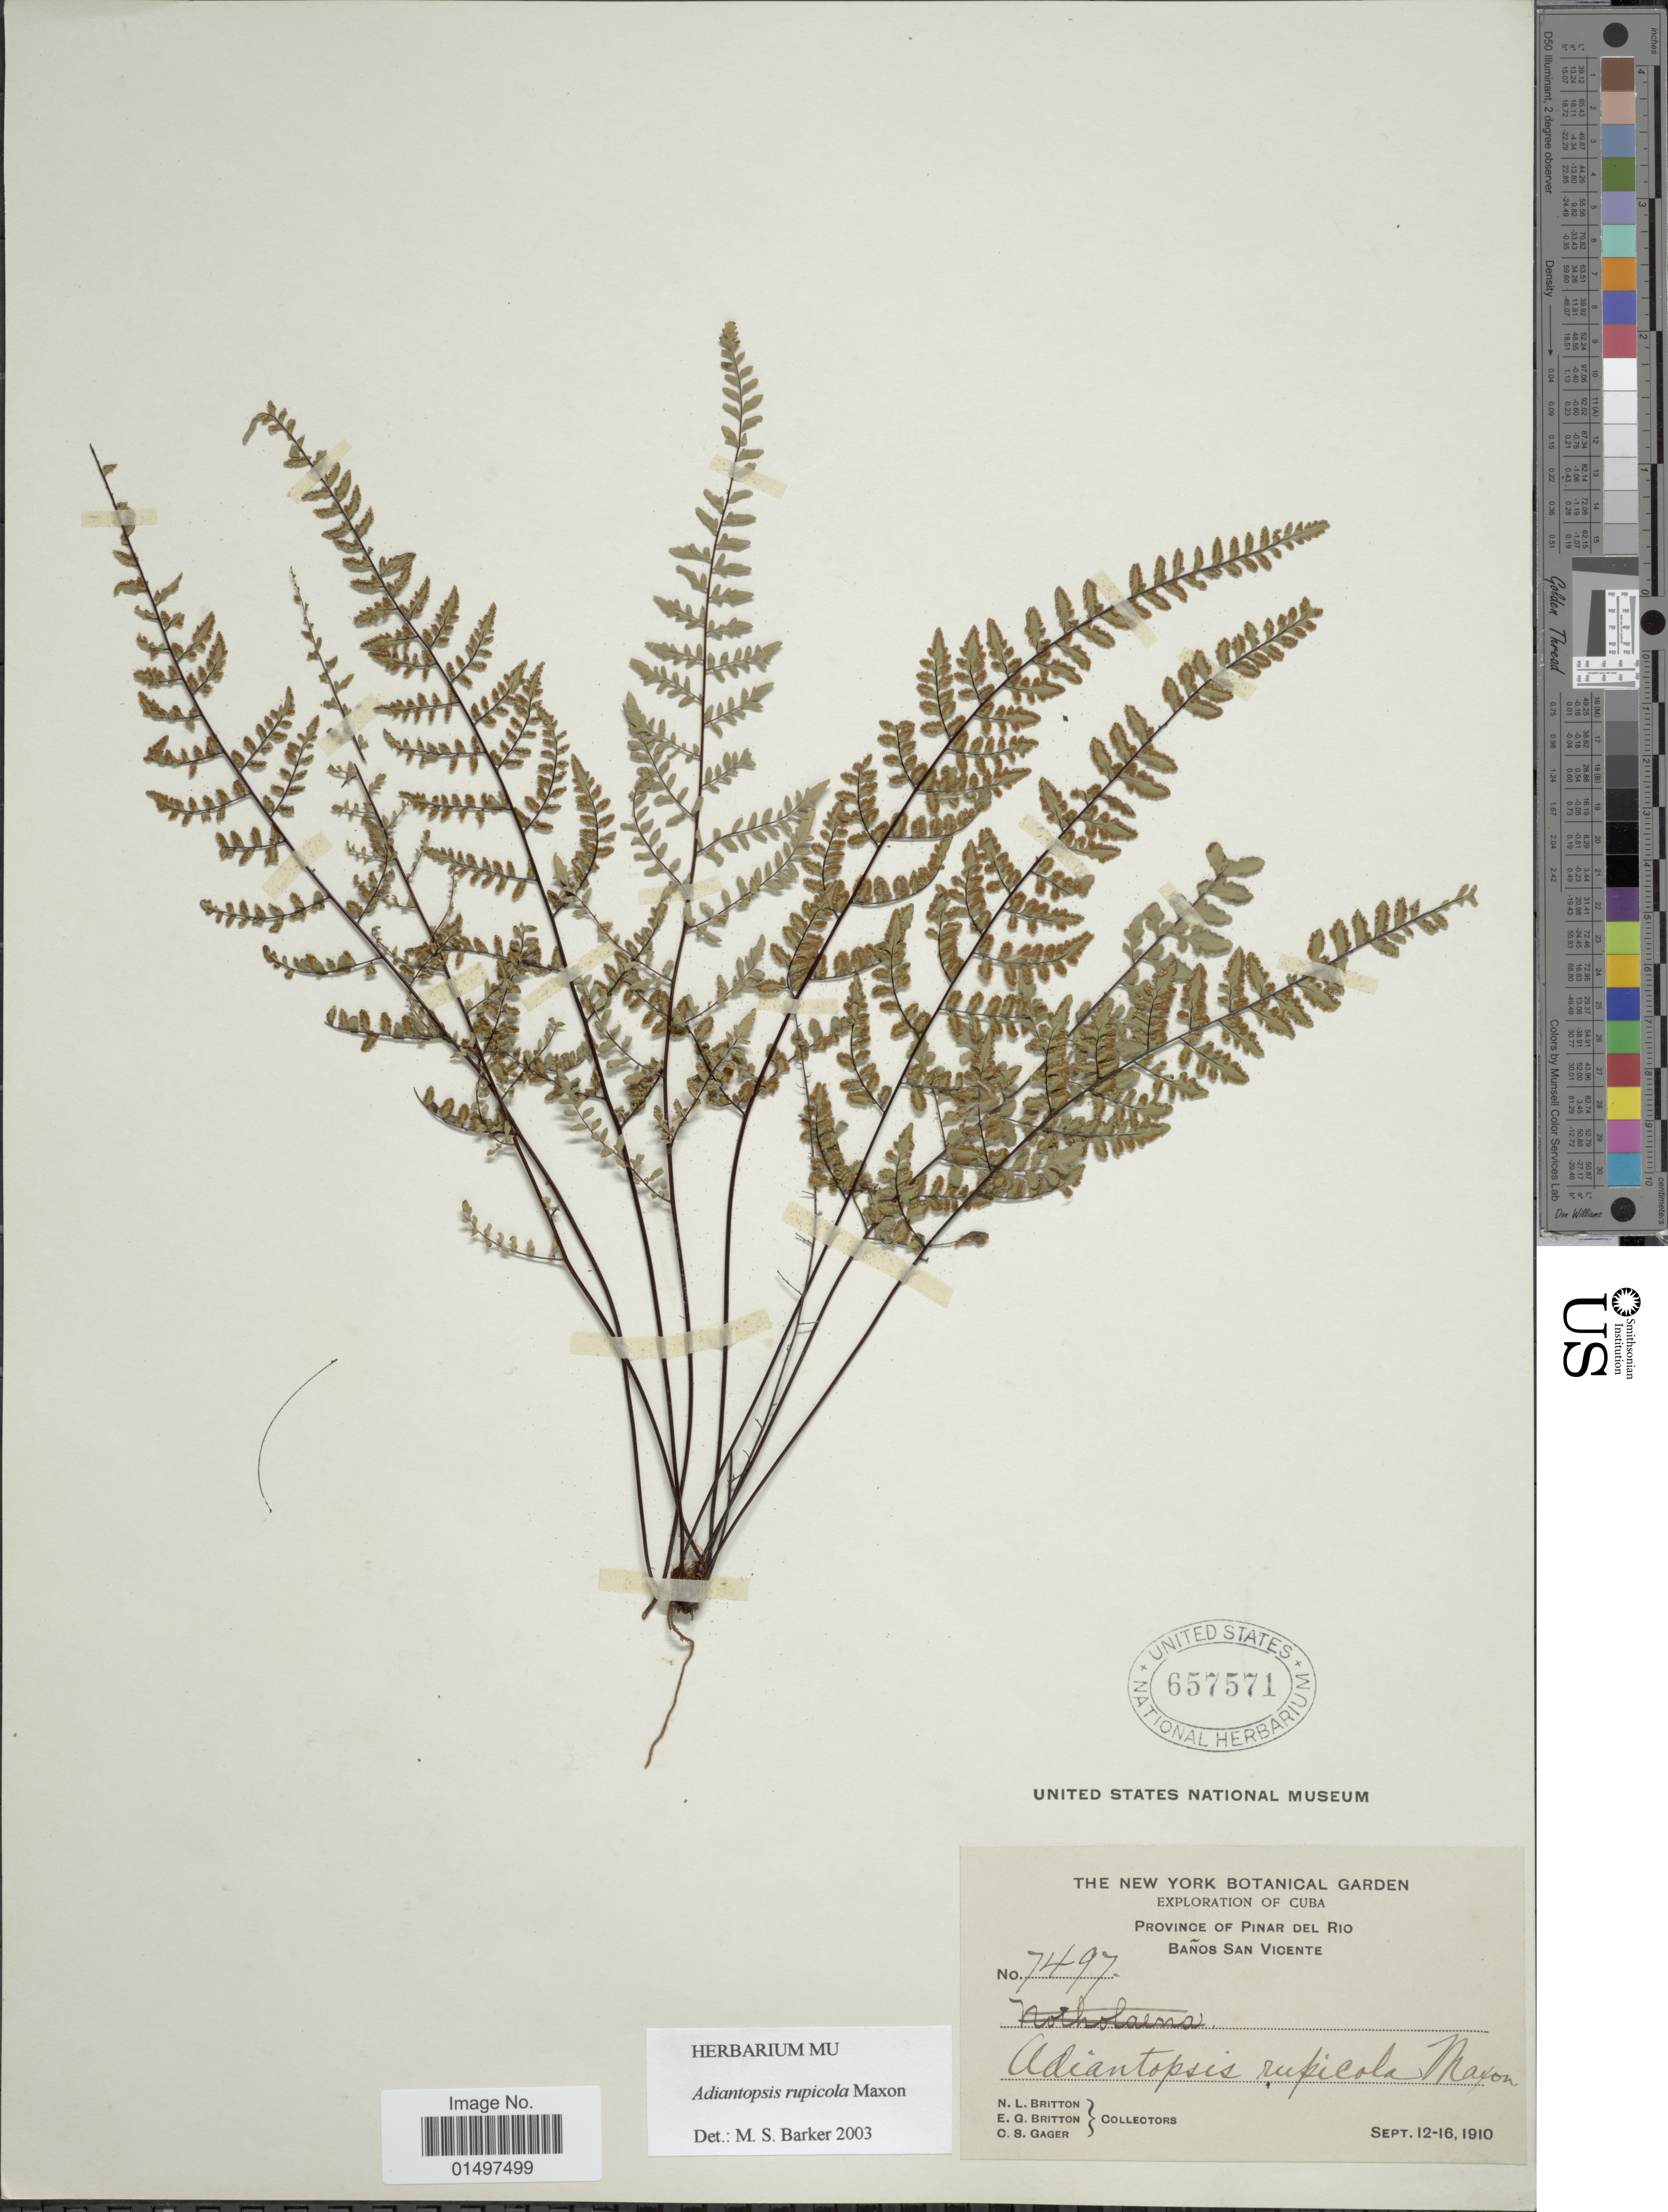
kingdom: Plantae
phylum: Tracheophyta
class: Polypodiopsida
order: Polypodiales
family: Pteridaceae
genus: Adiantopsis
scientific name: Adiantopsis rupicola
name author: Maxon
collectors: N. Britton, E. G. Britton & C. Gager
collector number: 7497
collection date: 1910-09-12/1910-09-16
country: Cuba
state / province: Pinar del Río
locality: Province of Pinar Del Rio. Banos San Vicente.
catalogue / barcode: US 657571